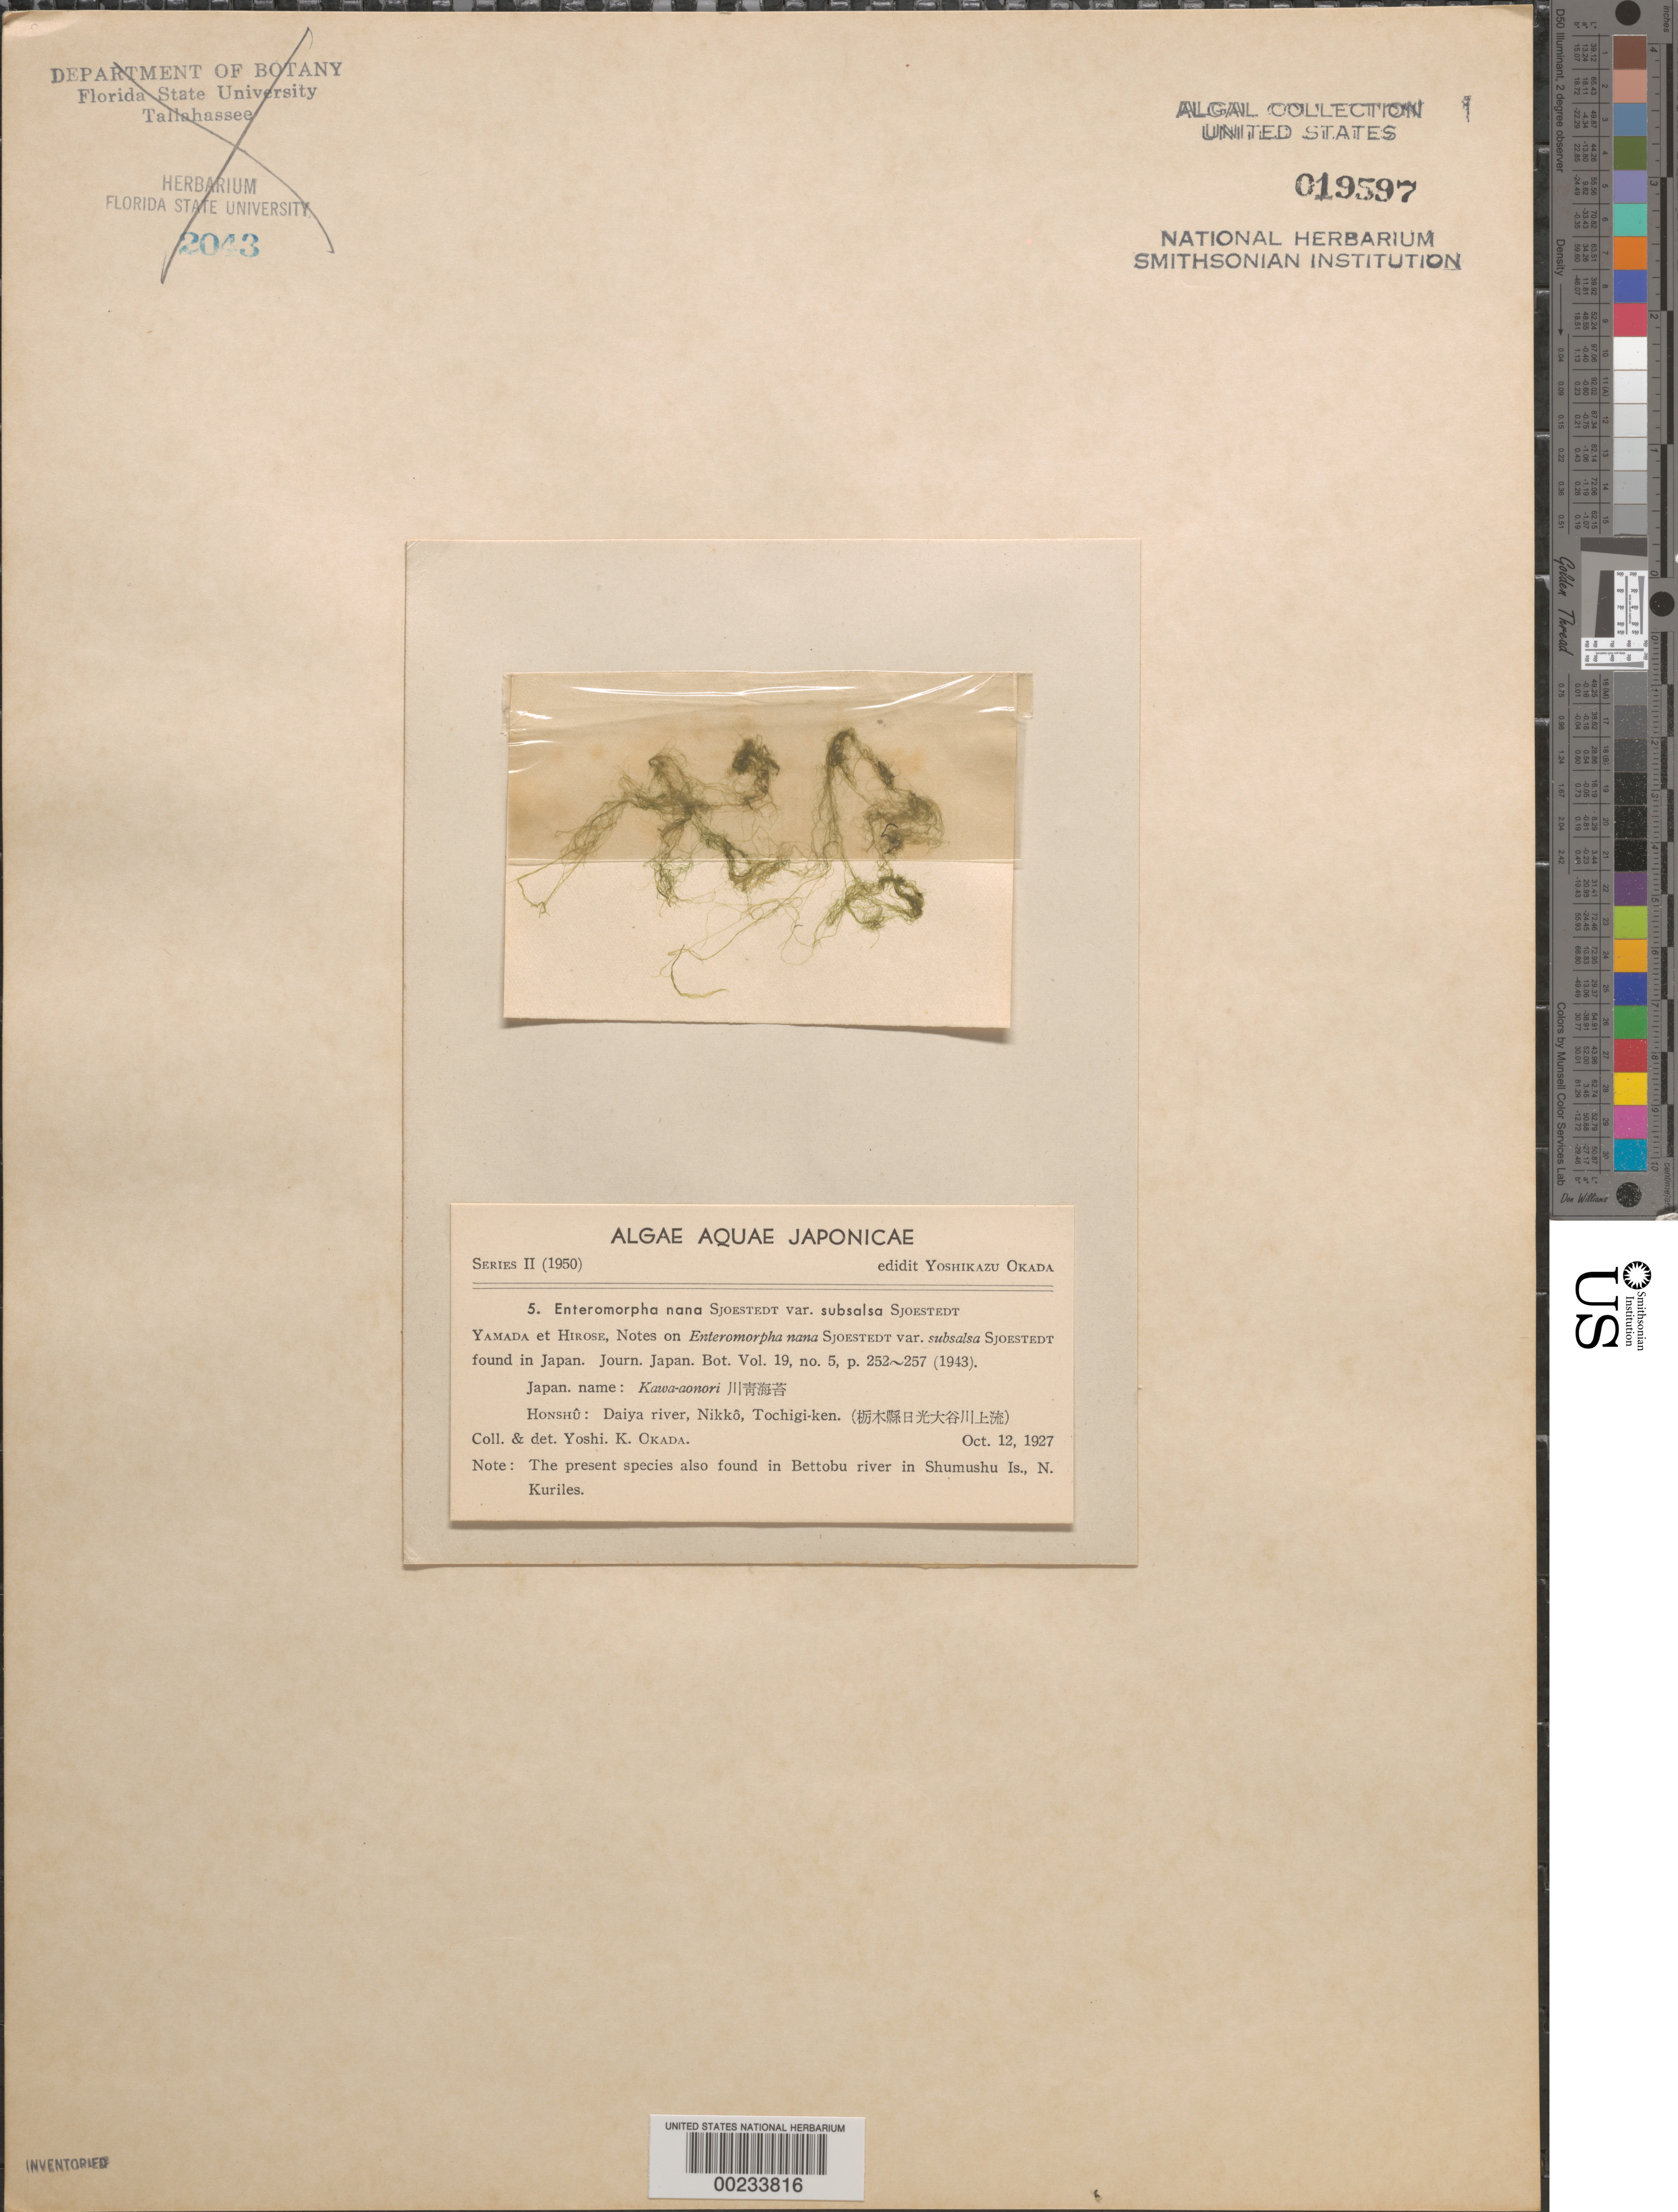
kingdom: Plantae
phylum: Chlorophyta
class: Ulvophyceae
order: Ulvales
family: Kornmanniaceae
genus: Blidingia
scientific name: Blidingia minima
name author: Nägeli ex Kütz.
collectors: Y. Okada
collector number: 5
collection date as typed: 12 Oct 1927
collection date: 1927-10-12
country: Japan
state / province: Totigi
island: Honshu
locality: Daiya River, Nikko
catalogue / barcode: US 19597